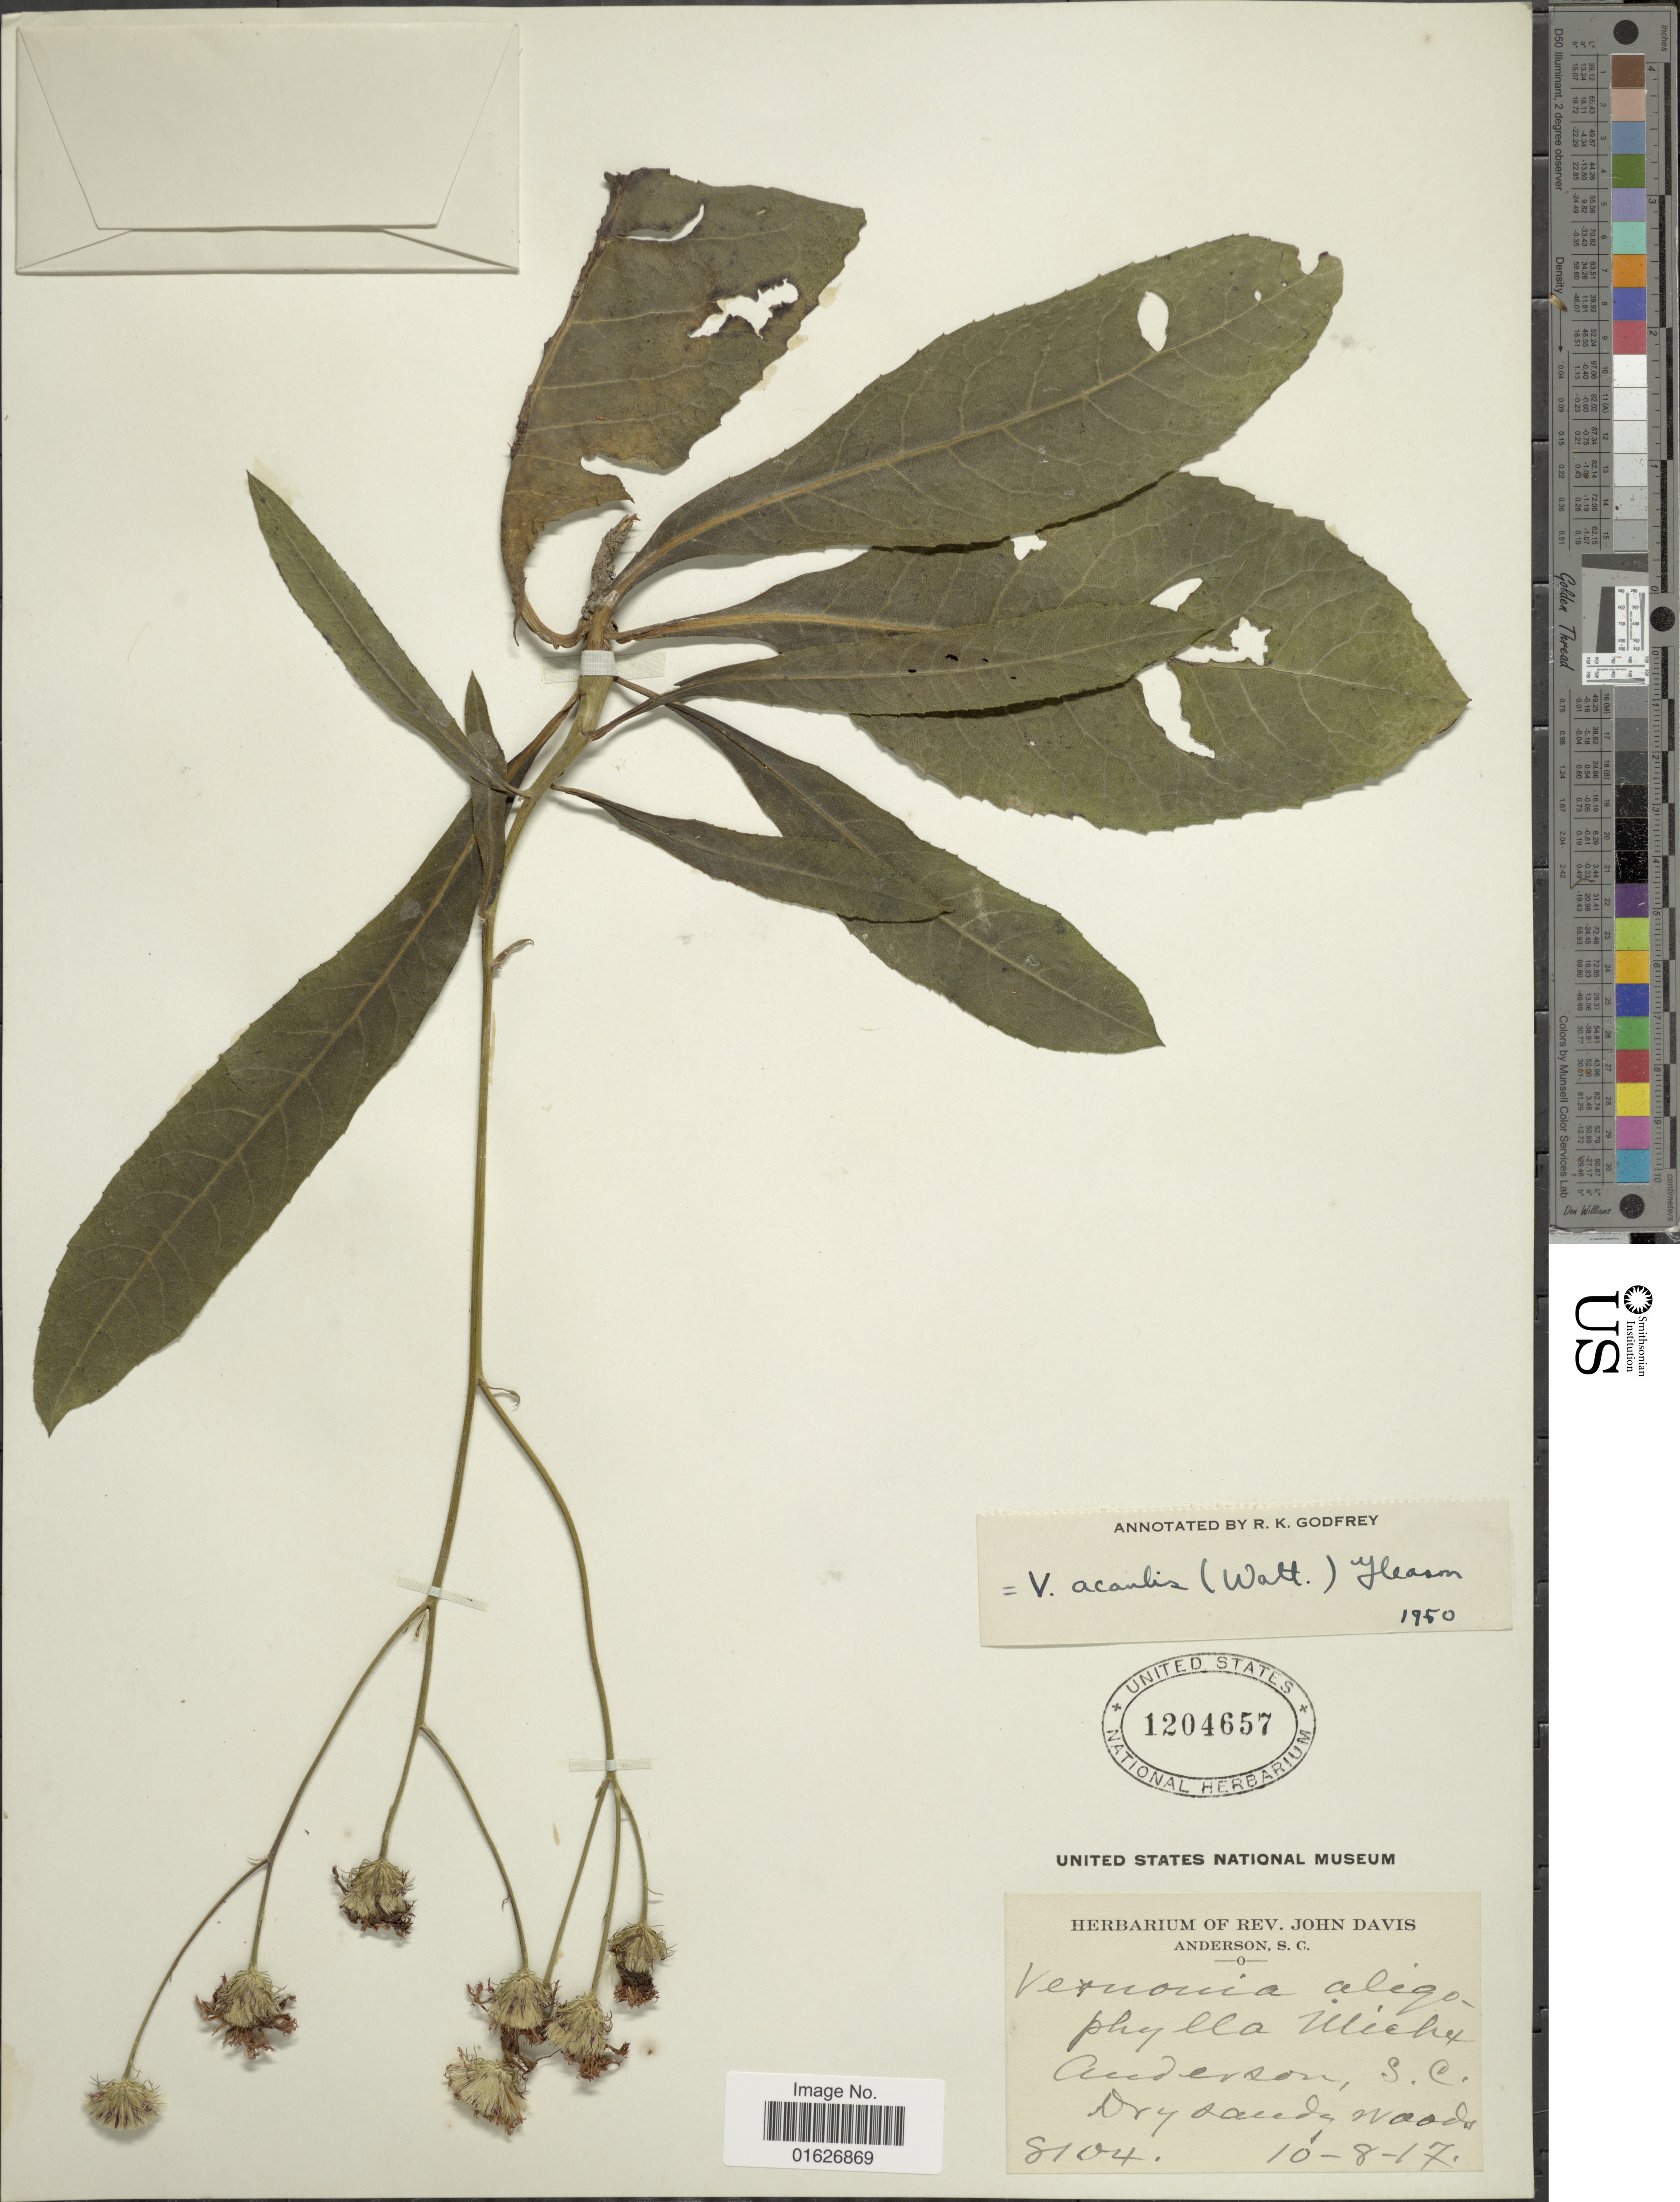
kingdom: Plantae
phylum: Tracheophyta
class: Magnoliopsida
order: Asterales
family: Asteraceae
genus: Vernonia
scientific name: Vernonia acaulis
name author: (Walter) Gleason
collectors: ex herb. Rev. John Davis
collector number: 8104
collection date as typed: Transcribed d/m/y: 10/8/17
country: United States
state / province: South Carolina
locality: Anderson.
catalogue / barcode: US 1204657